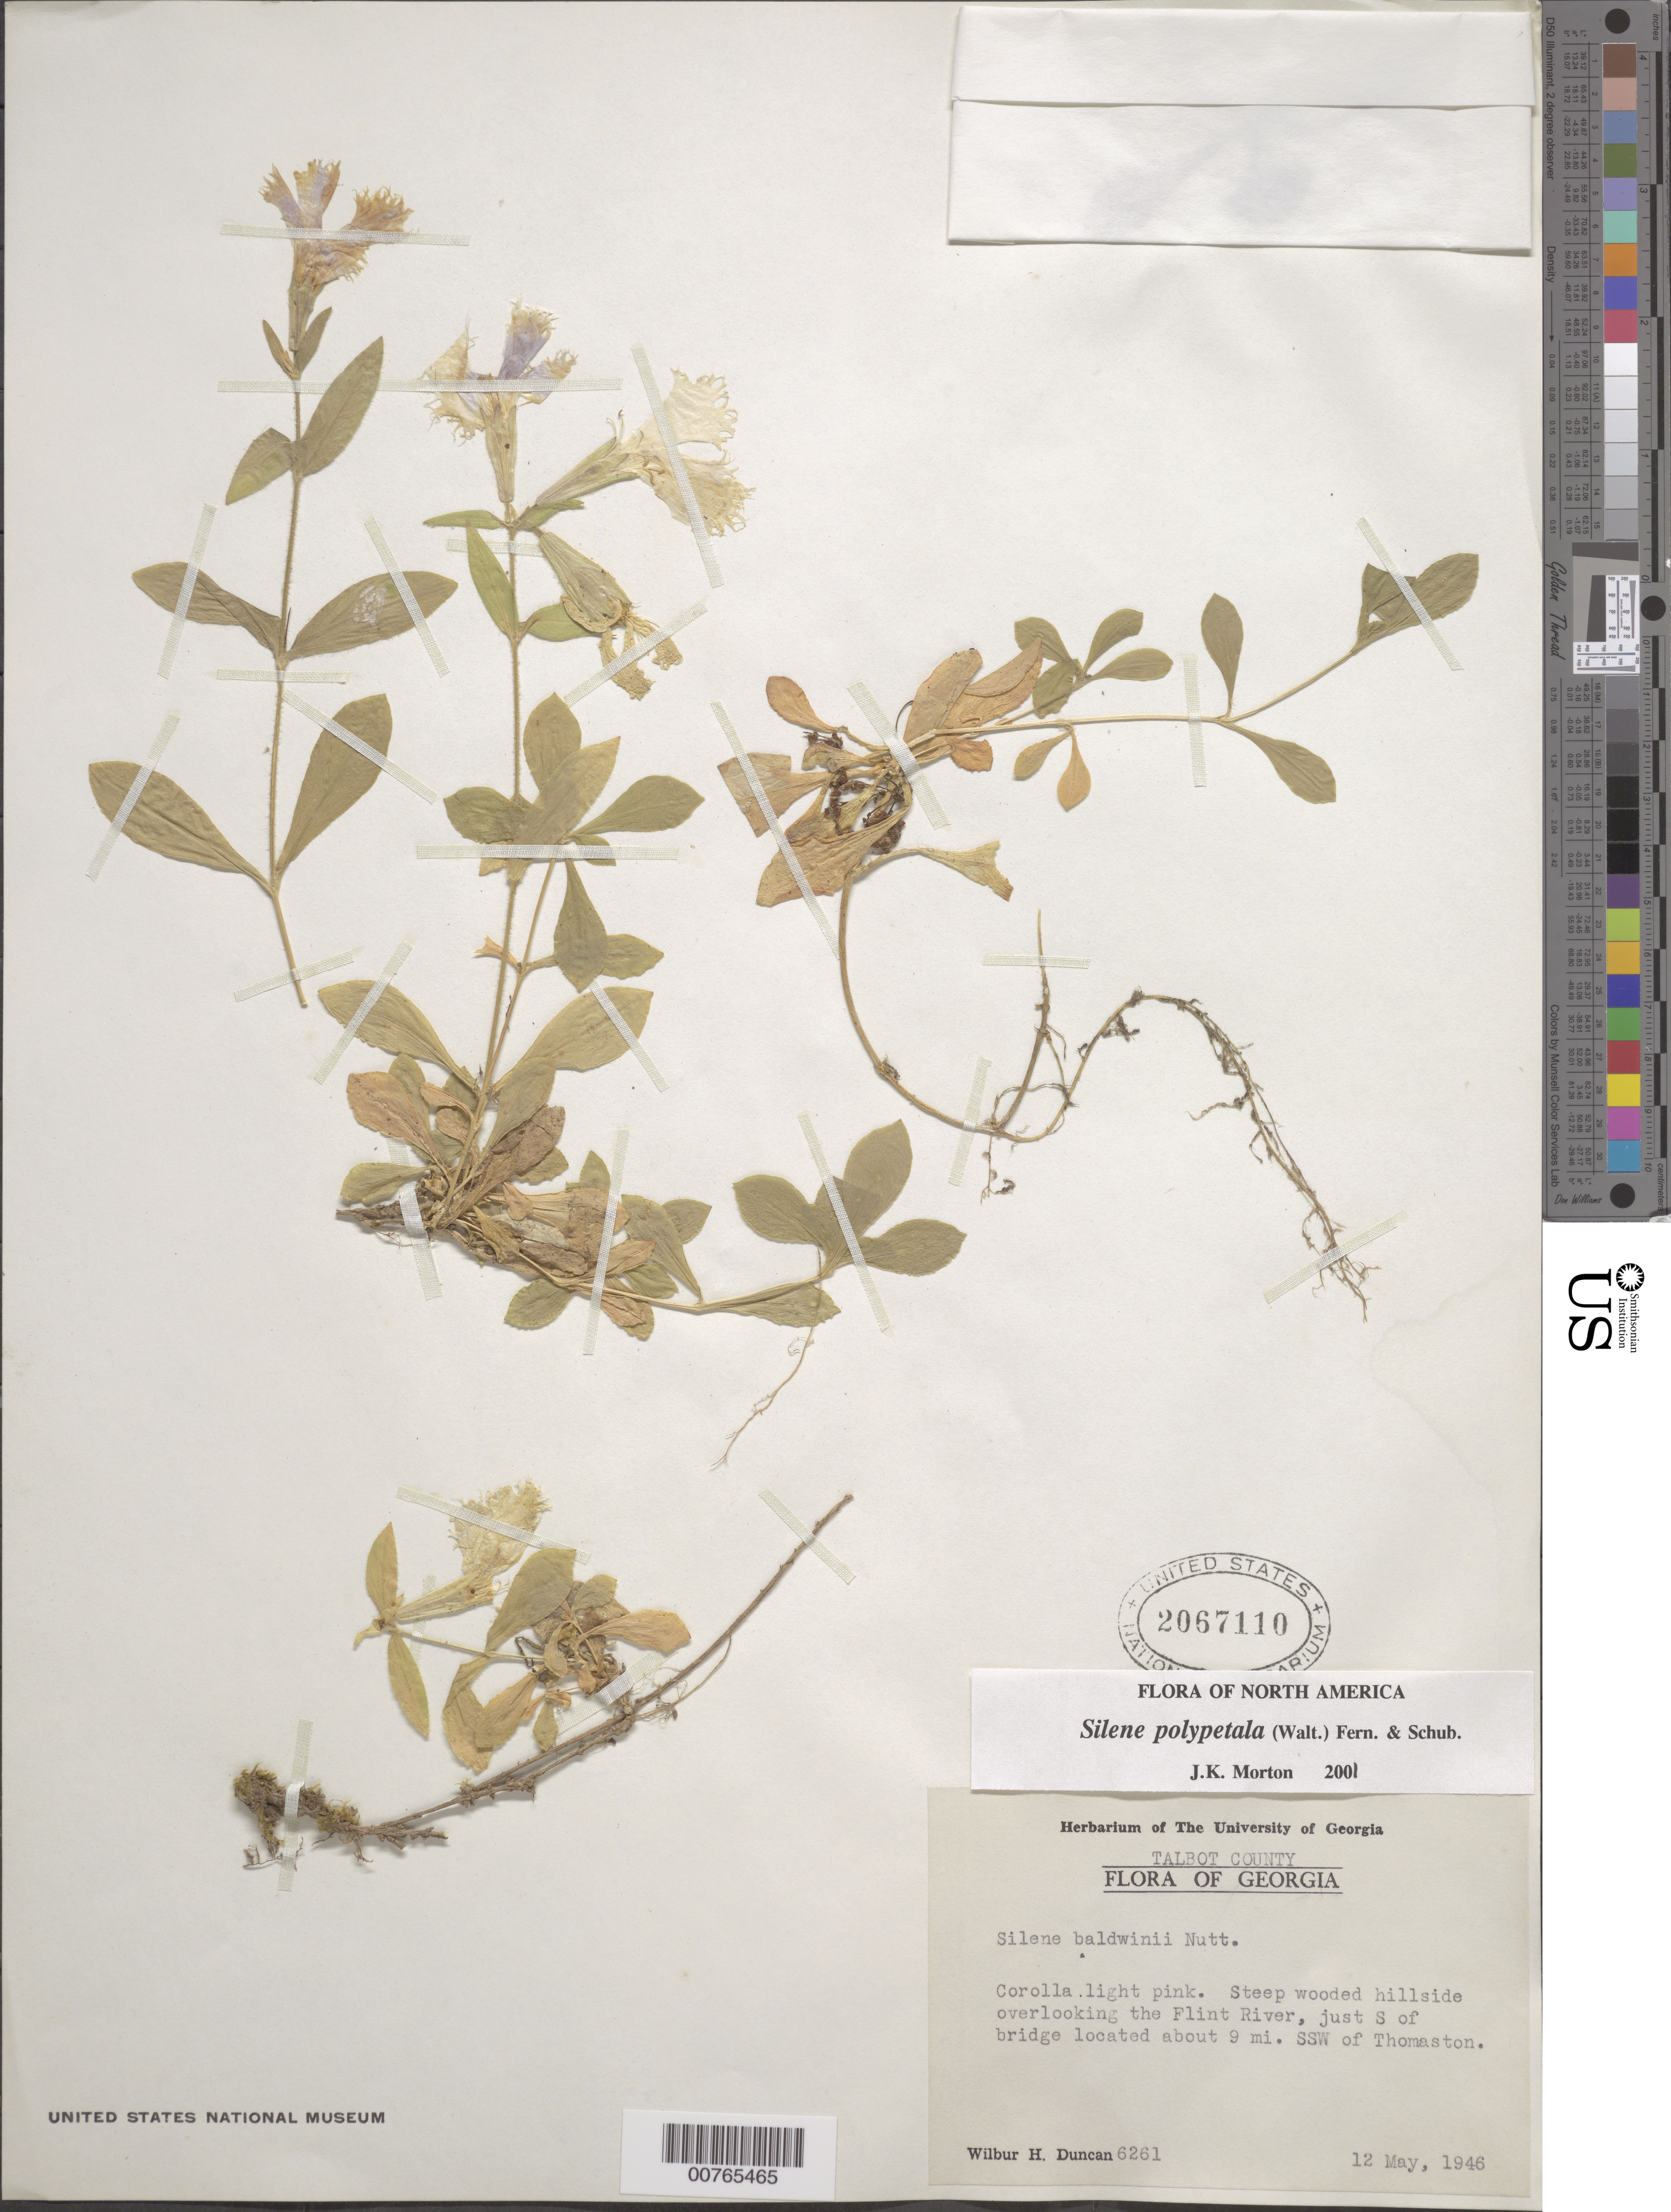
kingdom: Plantae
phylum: Tracheophyta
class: Magnoliopsida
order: Caryophyllales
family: Caryophyllaceae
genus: Silene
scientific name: Silene polypetala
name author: (Walter) Fernald &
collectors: W. H. Duncan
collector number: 6261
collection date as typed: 12 May 1946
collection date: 1946-05-12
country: United States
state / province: Georgia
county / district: Talbot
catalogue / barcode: US 2067110